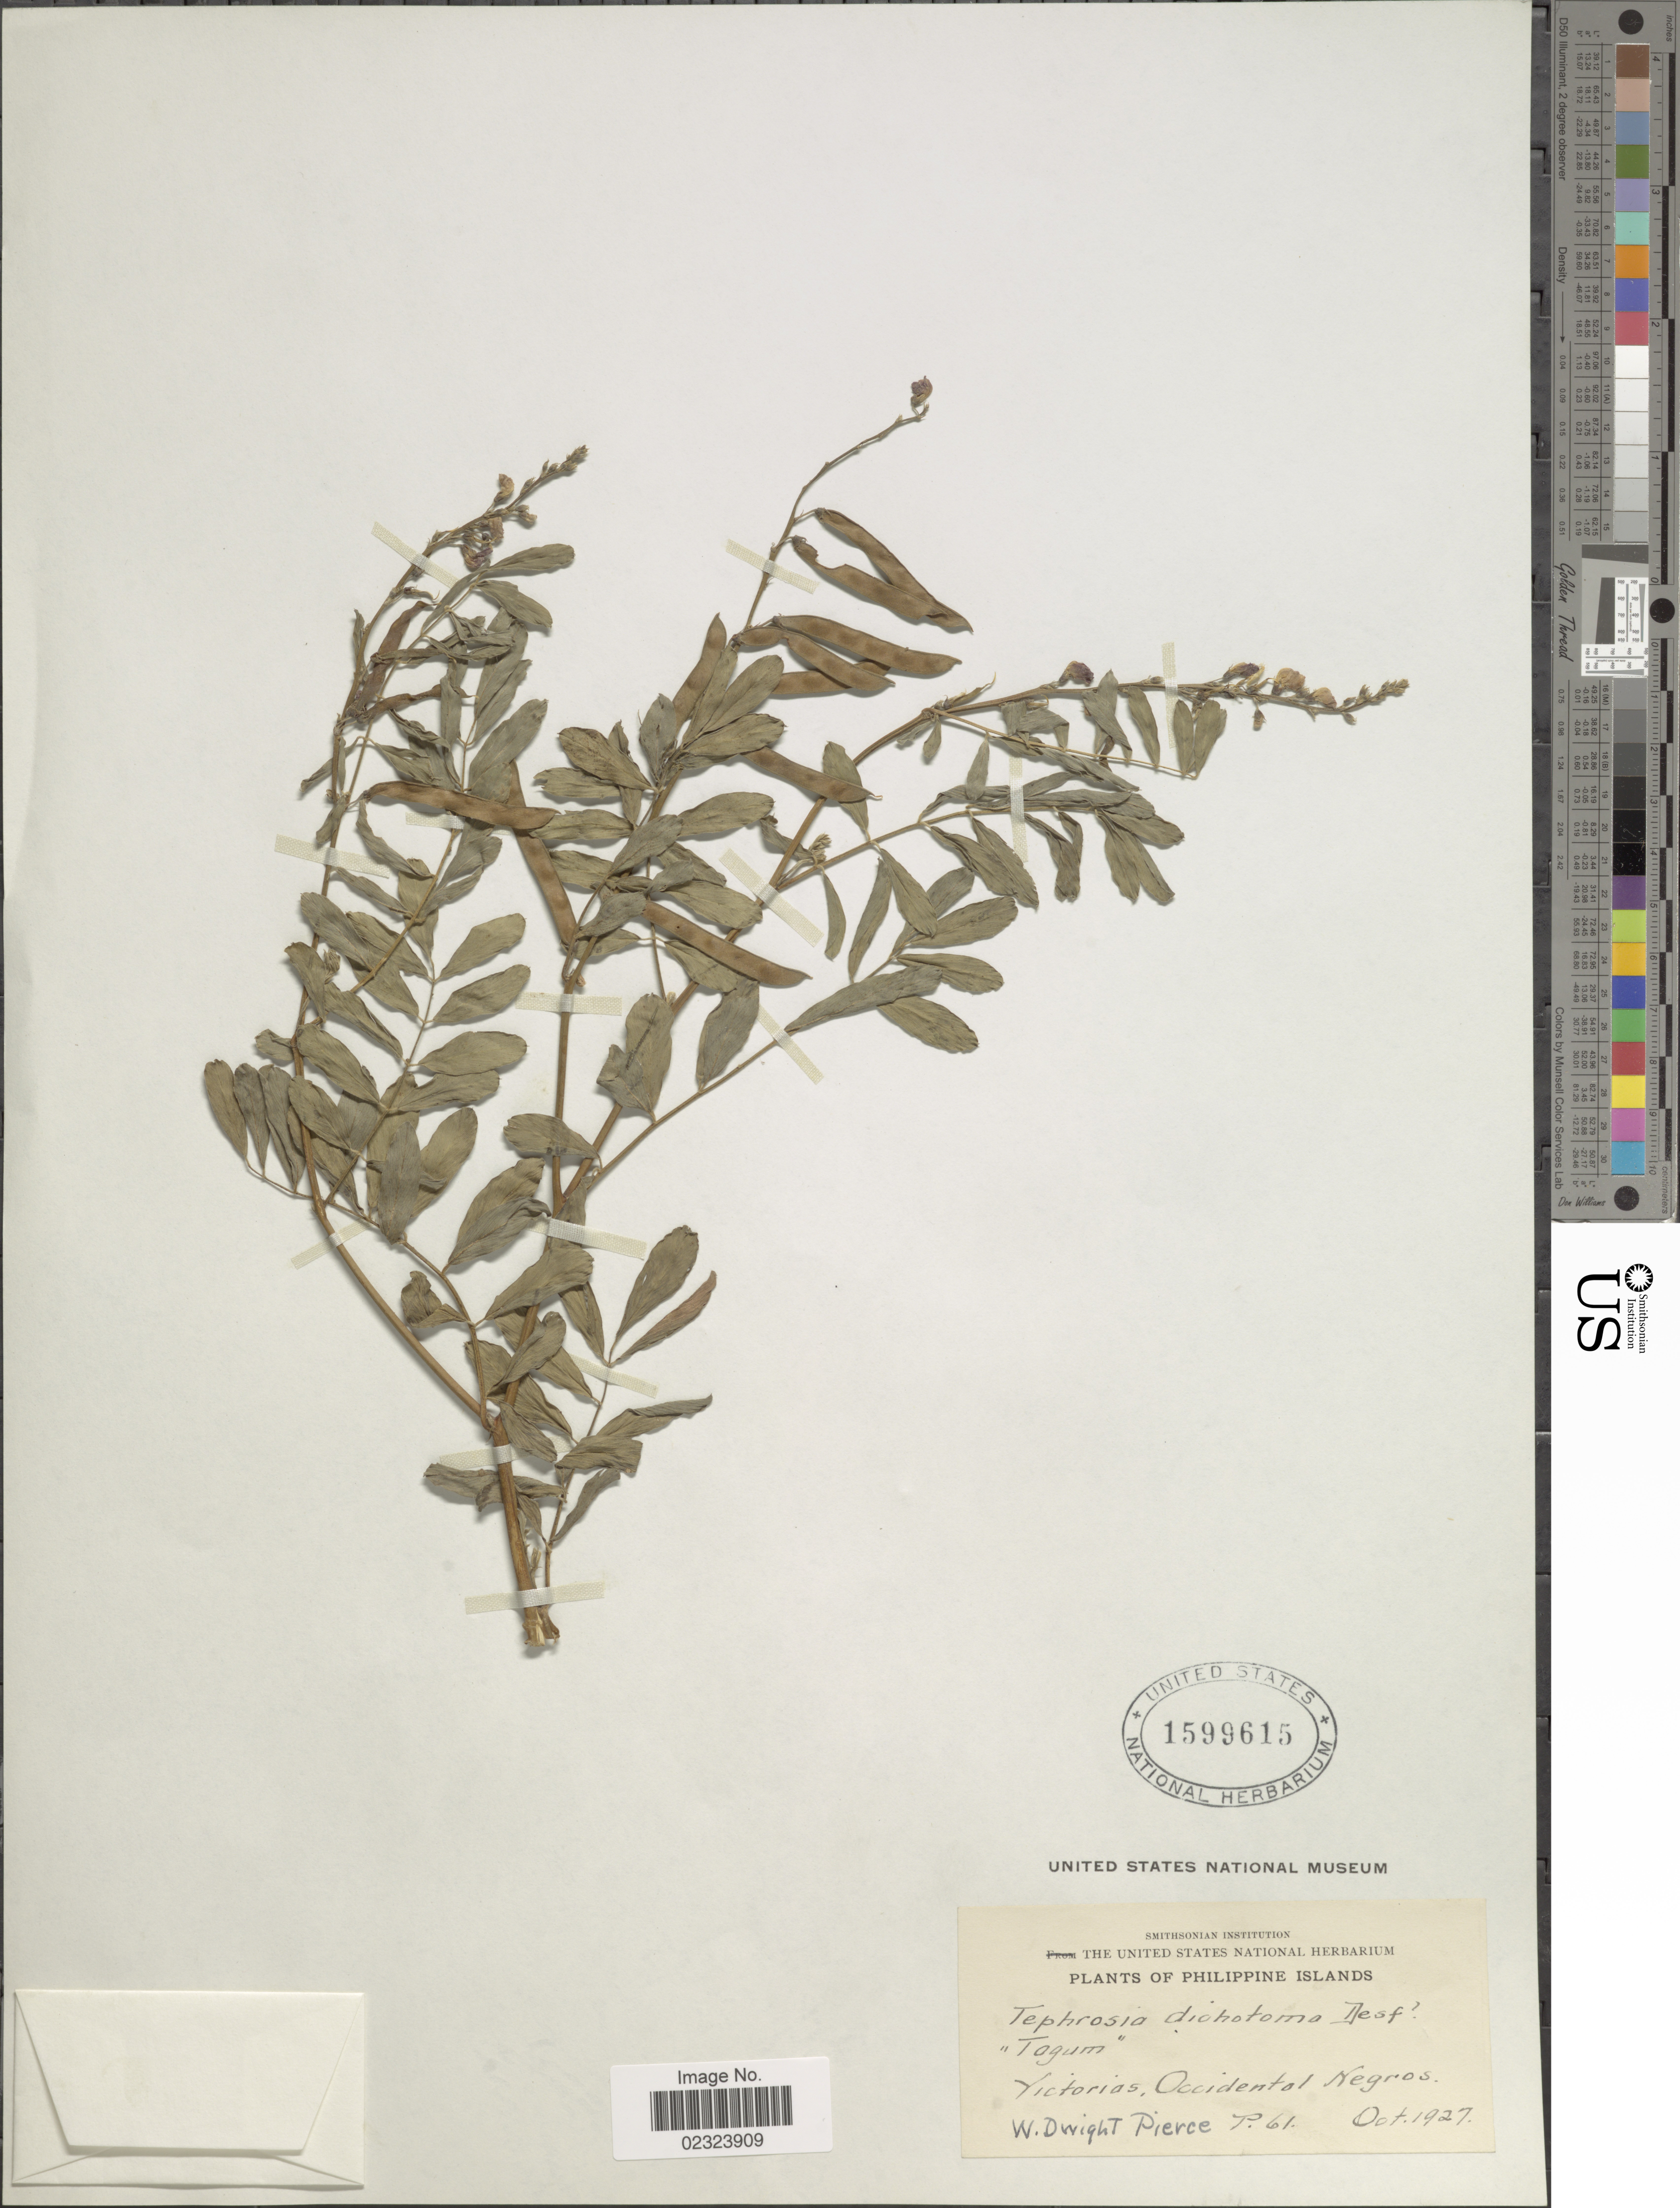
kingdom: Plantae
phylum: Tracheophyta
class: Magnoliopsida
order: Fabales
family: Fabaceae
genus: Tephrosia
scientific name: Tephrosia luzoniensis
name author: Vogel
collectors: W. Pierce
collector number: P61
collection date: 1927-10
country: Philippines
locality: Victorias, Occidental Negros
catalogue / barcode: US 1599615